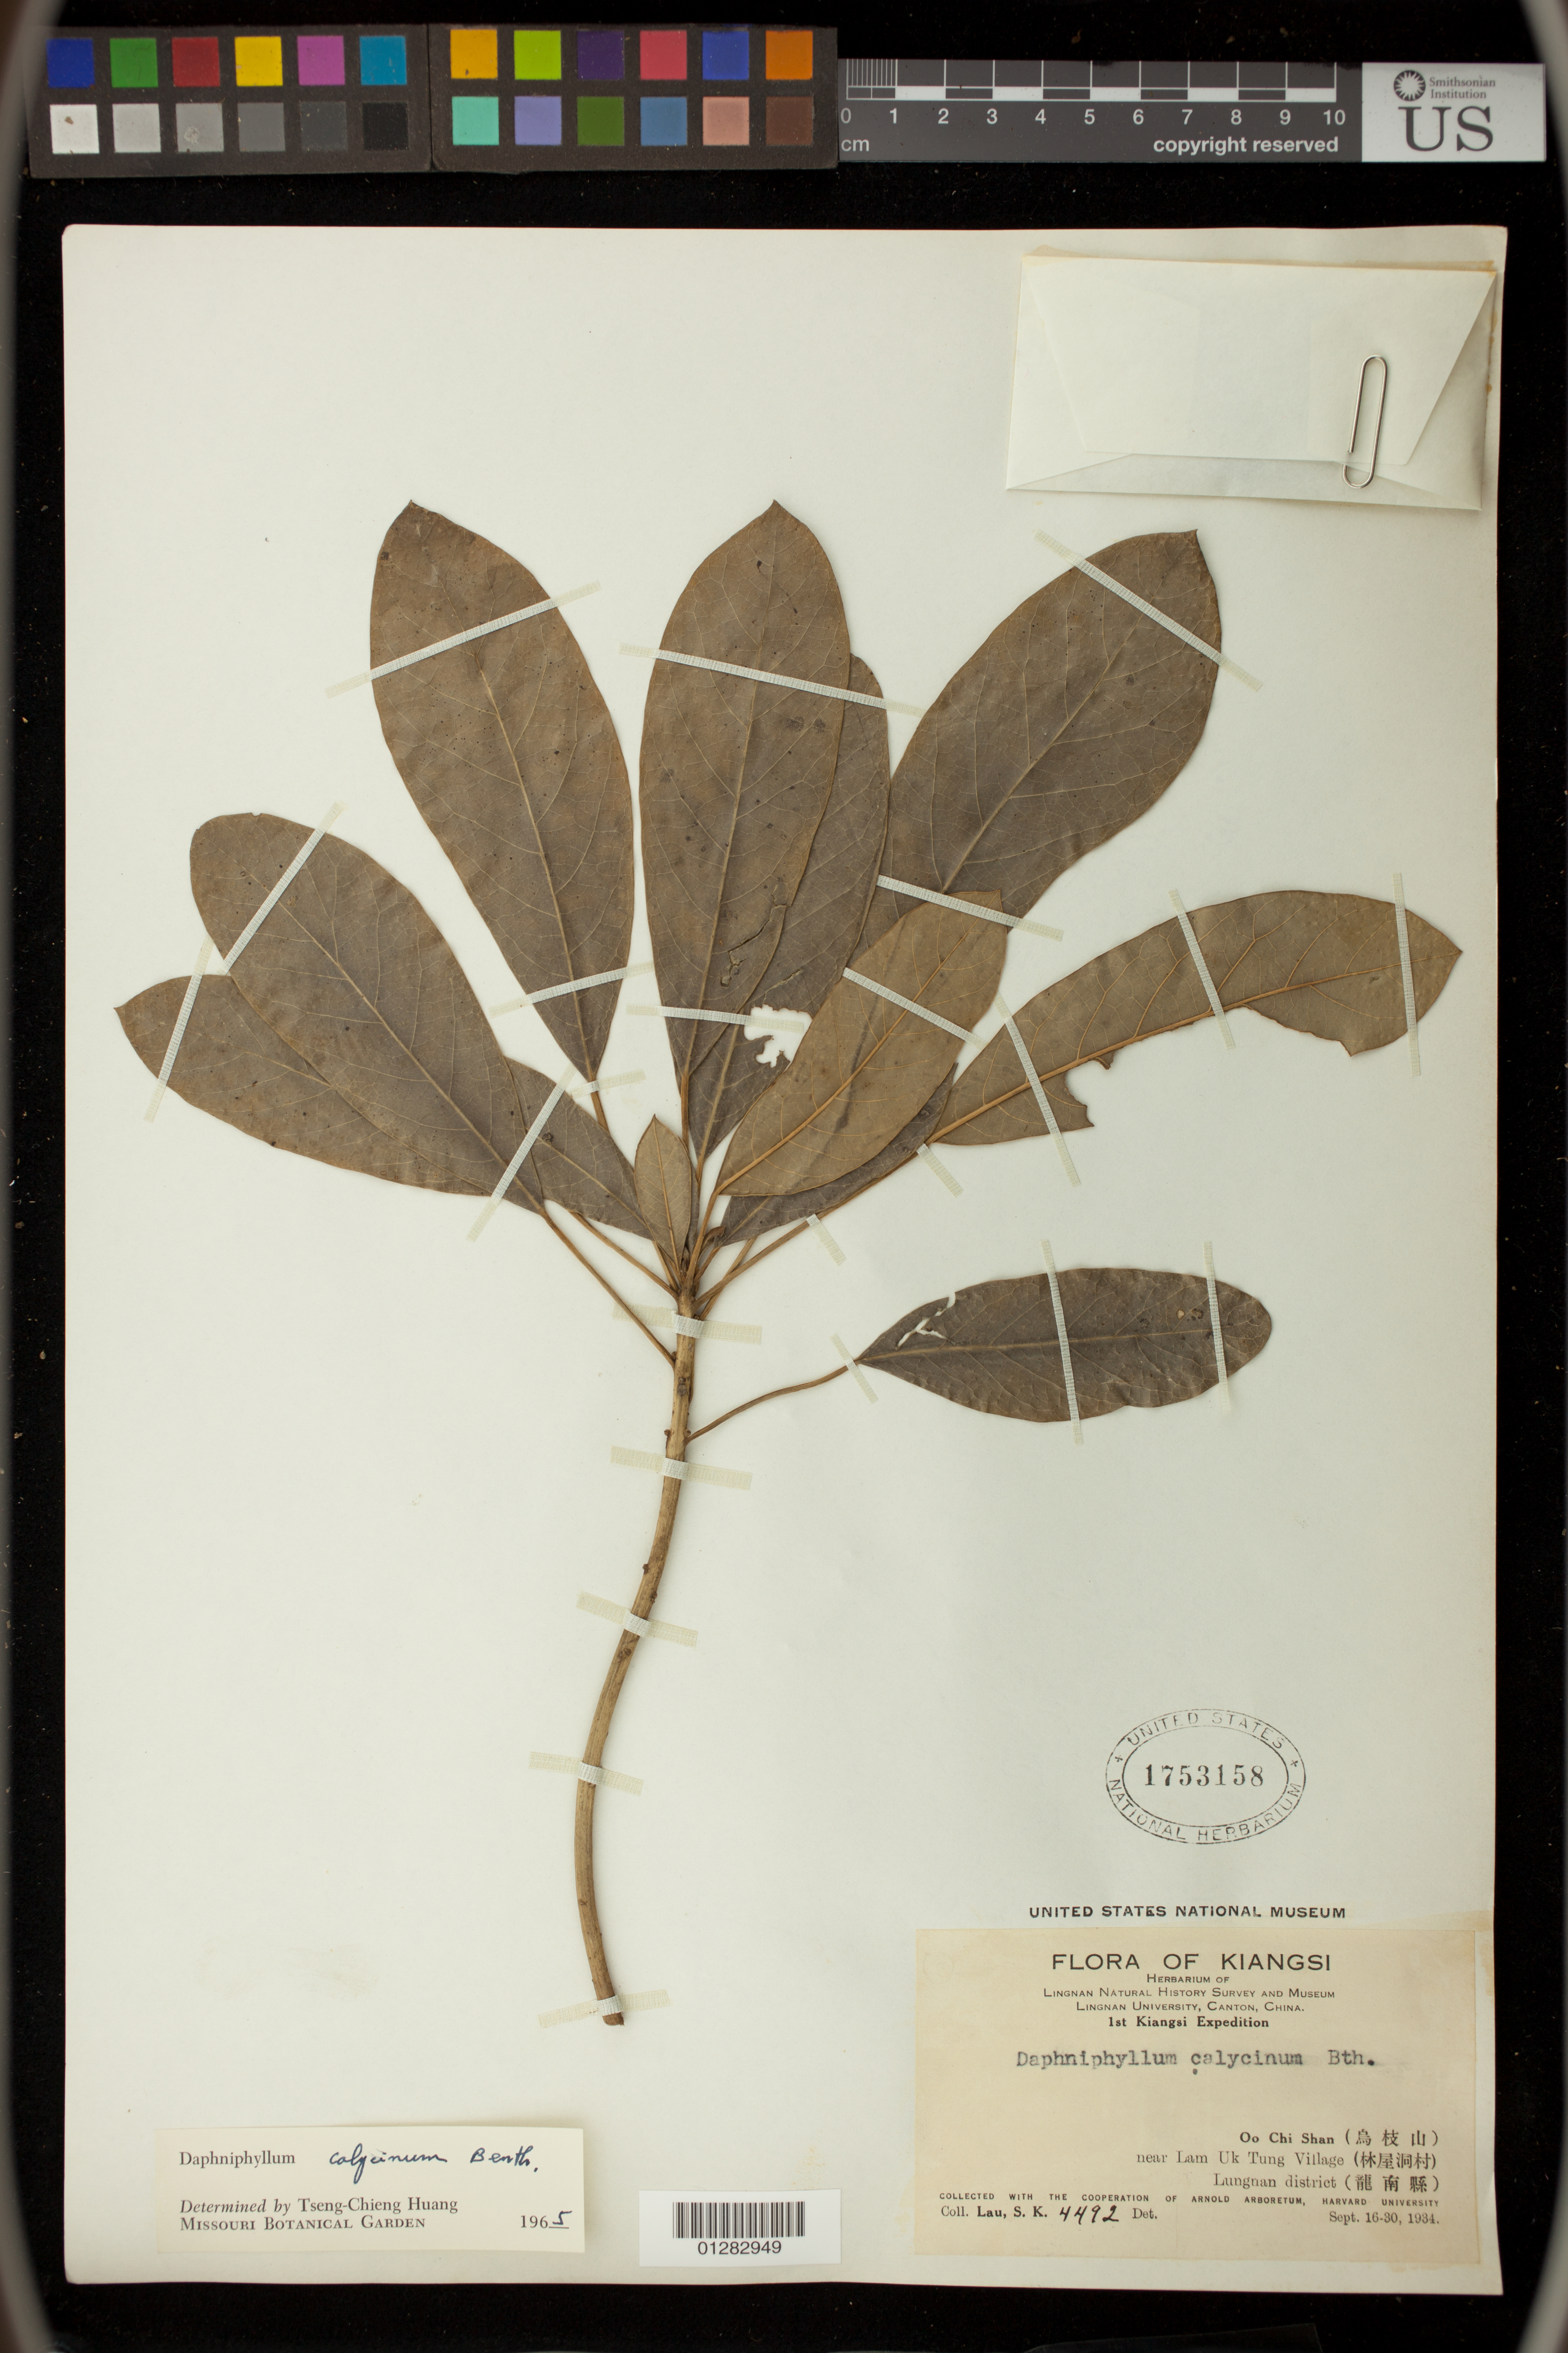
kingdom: Plantae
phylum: Tracheophyta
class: Magnoliopsida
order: Saxifragales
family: Daphniphyllaceae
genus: Daphniphyllum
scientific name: Daphniphyllum calycinum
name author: Benth.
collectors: S. K. Lau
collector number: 4492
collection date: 1934-09-16/1934-09-30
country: China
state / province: Jiangxi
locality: Oo Chi Shan, nea Lam Uk Tung village, Lungnan district, Kiangsi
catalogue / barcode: US 1753158